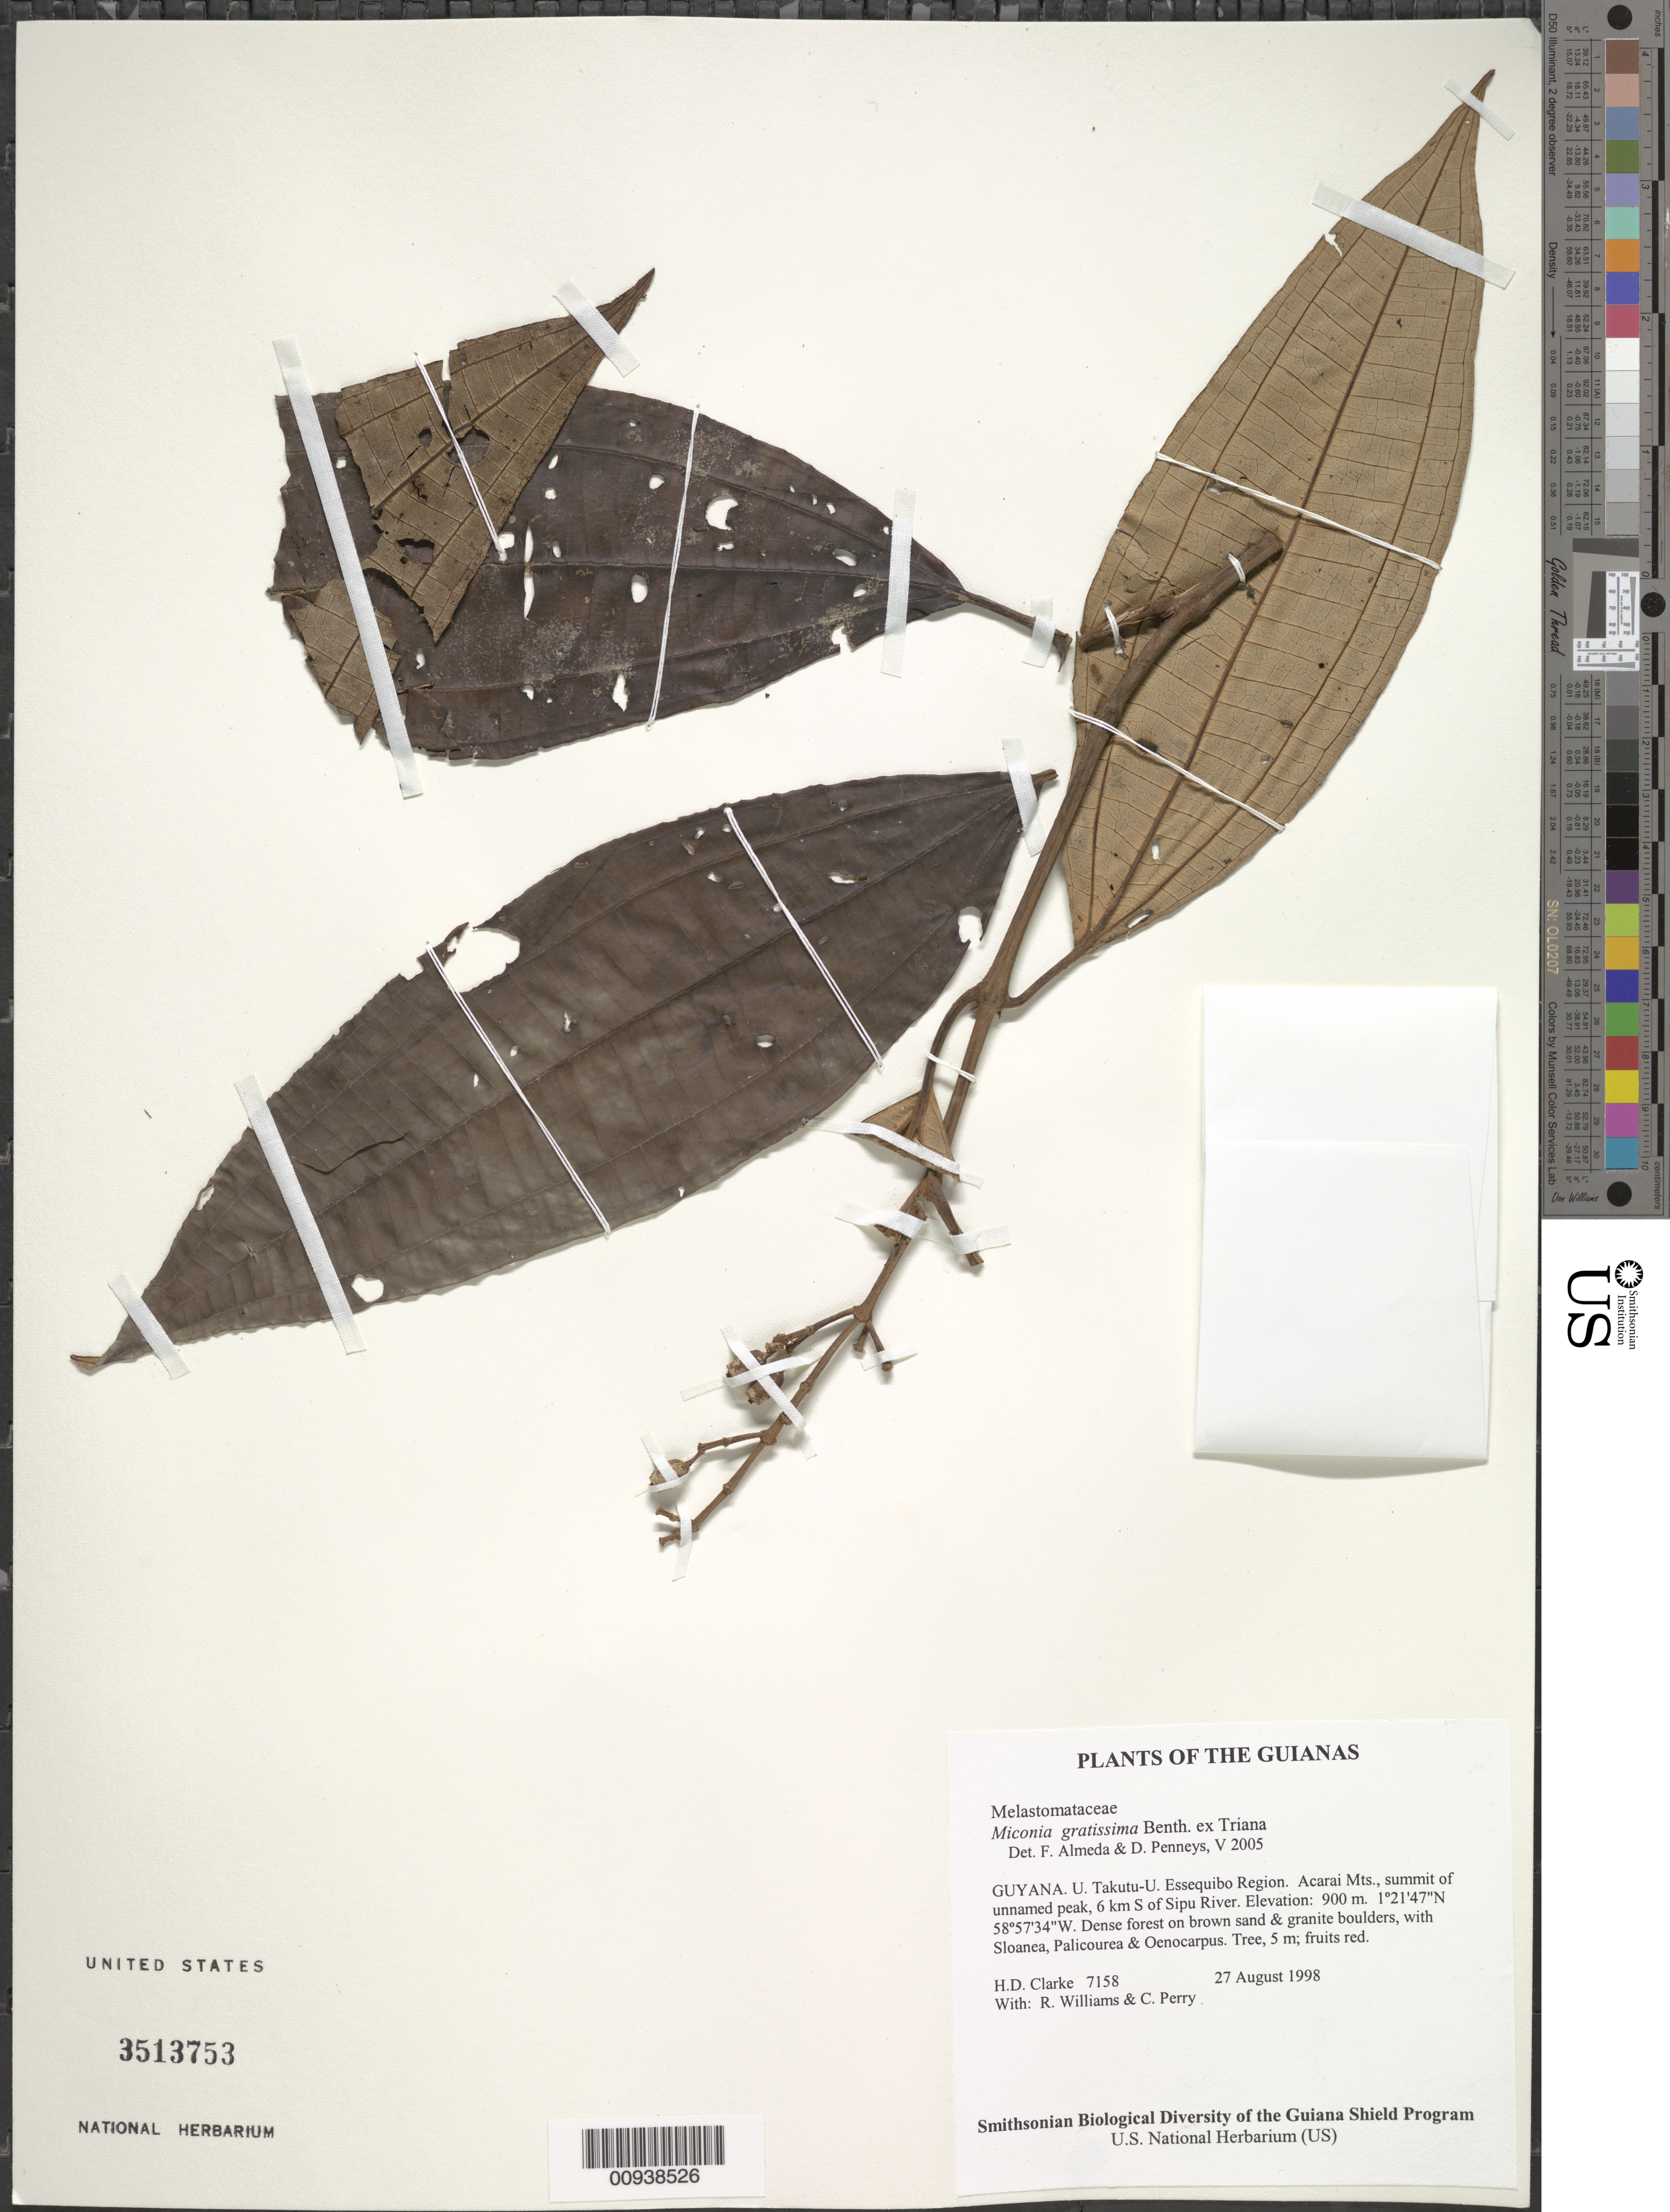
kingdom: Plantae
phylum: Tracheophyta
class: Magnoliopsida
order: Myrtales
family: Melastomataceae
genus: Miconia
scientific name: Miconia gratissima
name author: Benth. ex Triana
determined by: Almeda, F.; Penneys, D. S.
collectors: H. D. Clarke, R. Williams & C. Perry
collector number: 7158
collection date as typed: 27 August 1998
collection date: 1998-08-27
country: Guyana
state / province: U. Takutu-U. Essequibo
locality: Acarai Mts., summit of unnamed peak, 6 km S of Sipu River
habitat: Dense forest on brown sand & granite boulders, with Sloanea, Palicourea & Oenocarpus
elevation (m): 900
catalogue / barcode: US 3513753